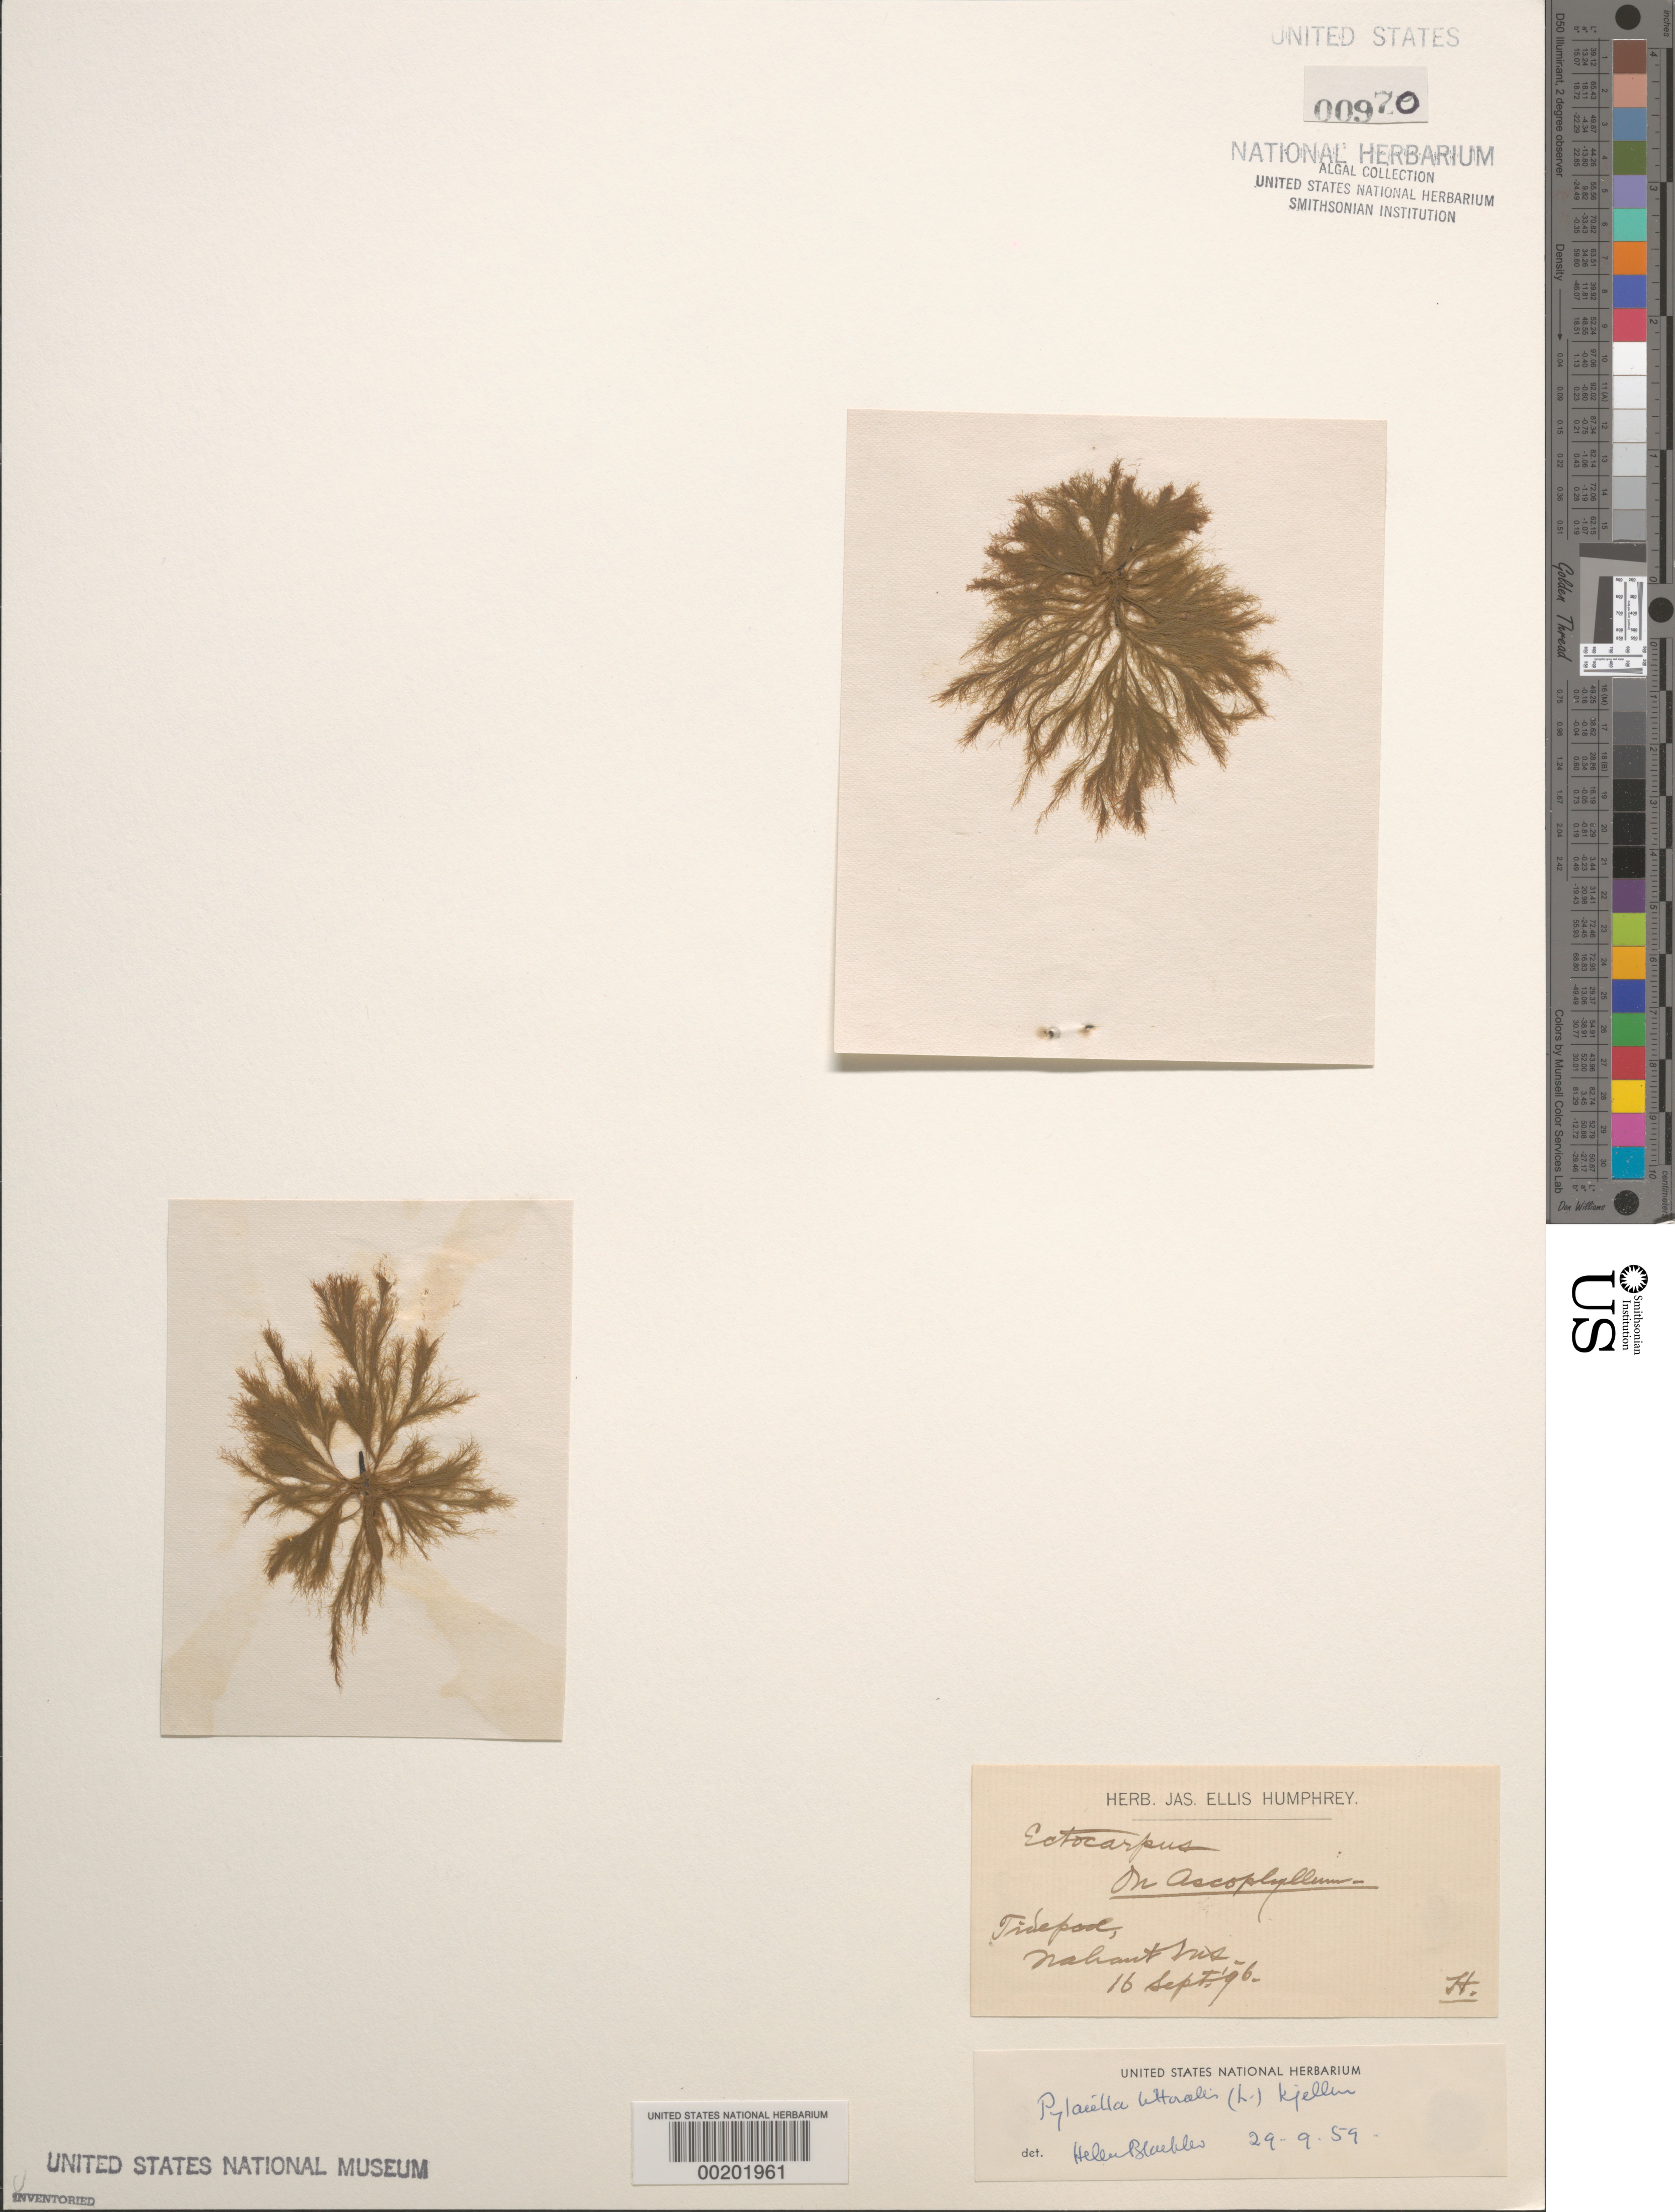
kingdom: Chromista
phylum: Ochrophyta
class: Phaeophyceae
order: Ectocarpales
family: Acinetosporaceae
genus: Pylaiella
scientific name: Pylaiella litoralis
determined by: Blackler, H.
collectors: J. Humphrey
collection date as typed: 16 Sep 1896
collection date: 1896-09-16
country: United States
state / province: Massachusetts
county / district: Essex County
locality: Nahant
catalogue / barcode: US 970